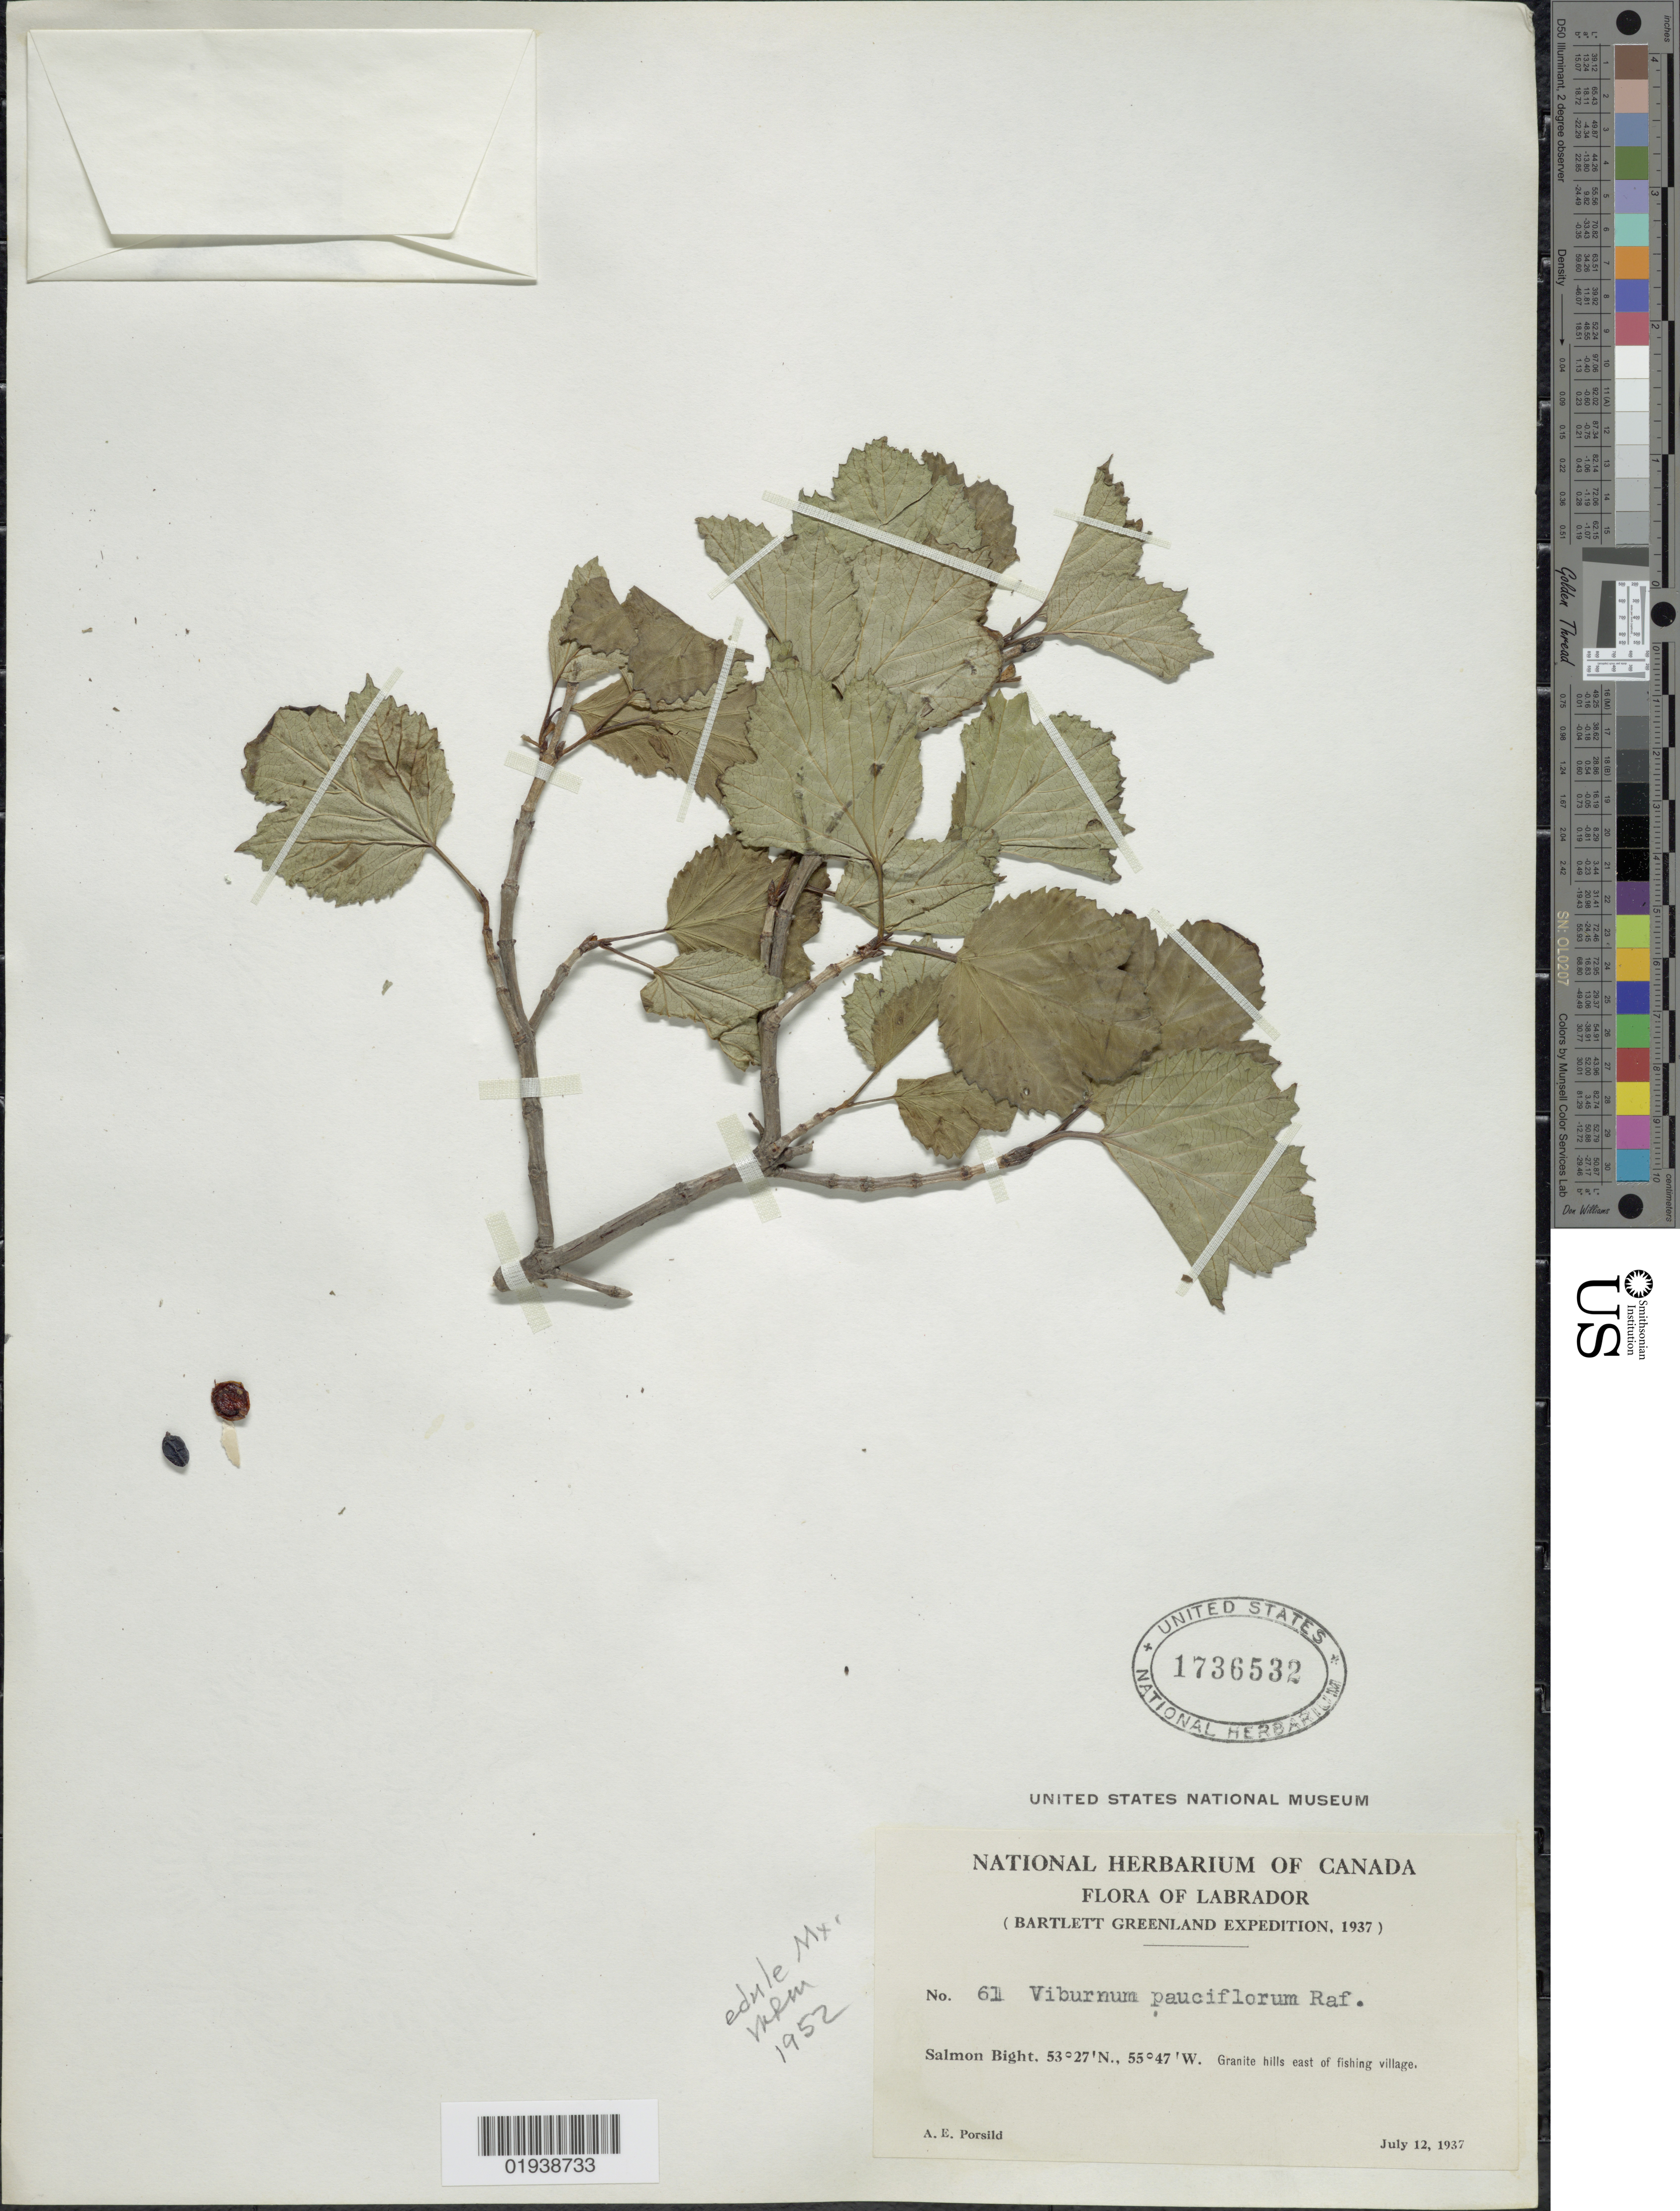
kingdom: Plantae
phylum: Tracheophyta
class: Magnoliopsida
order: Dipsacales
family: Viburnaceae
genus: Viburnum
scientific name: Viburnum edule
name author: (Michx.) Raf.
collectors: A. E. Porsild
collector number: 61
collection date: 1937-07-12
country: Canada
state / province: Newfoundland and Labrador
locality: Labrador. Salmon Bight. Granite hills east of fishing village.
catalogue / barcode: US 1736532